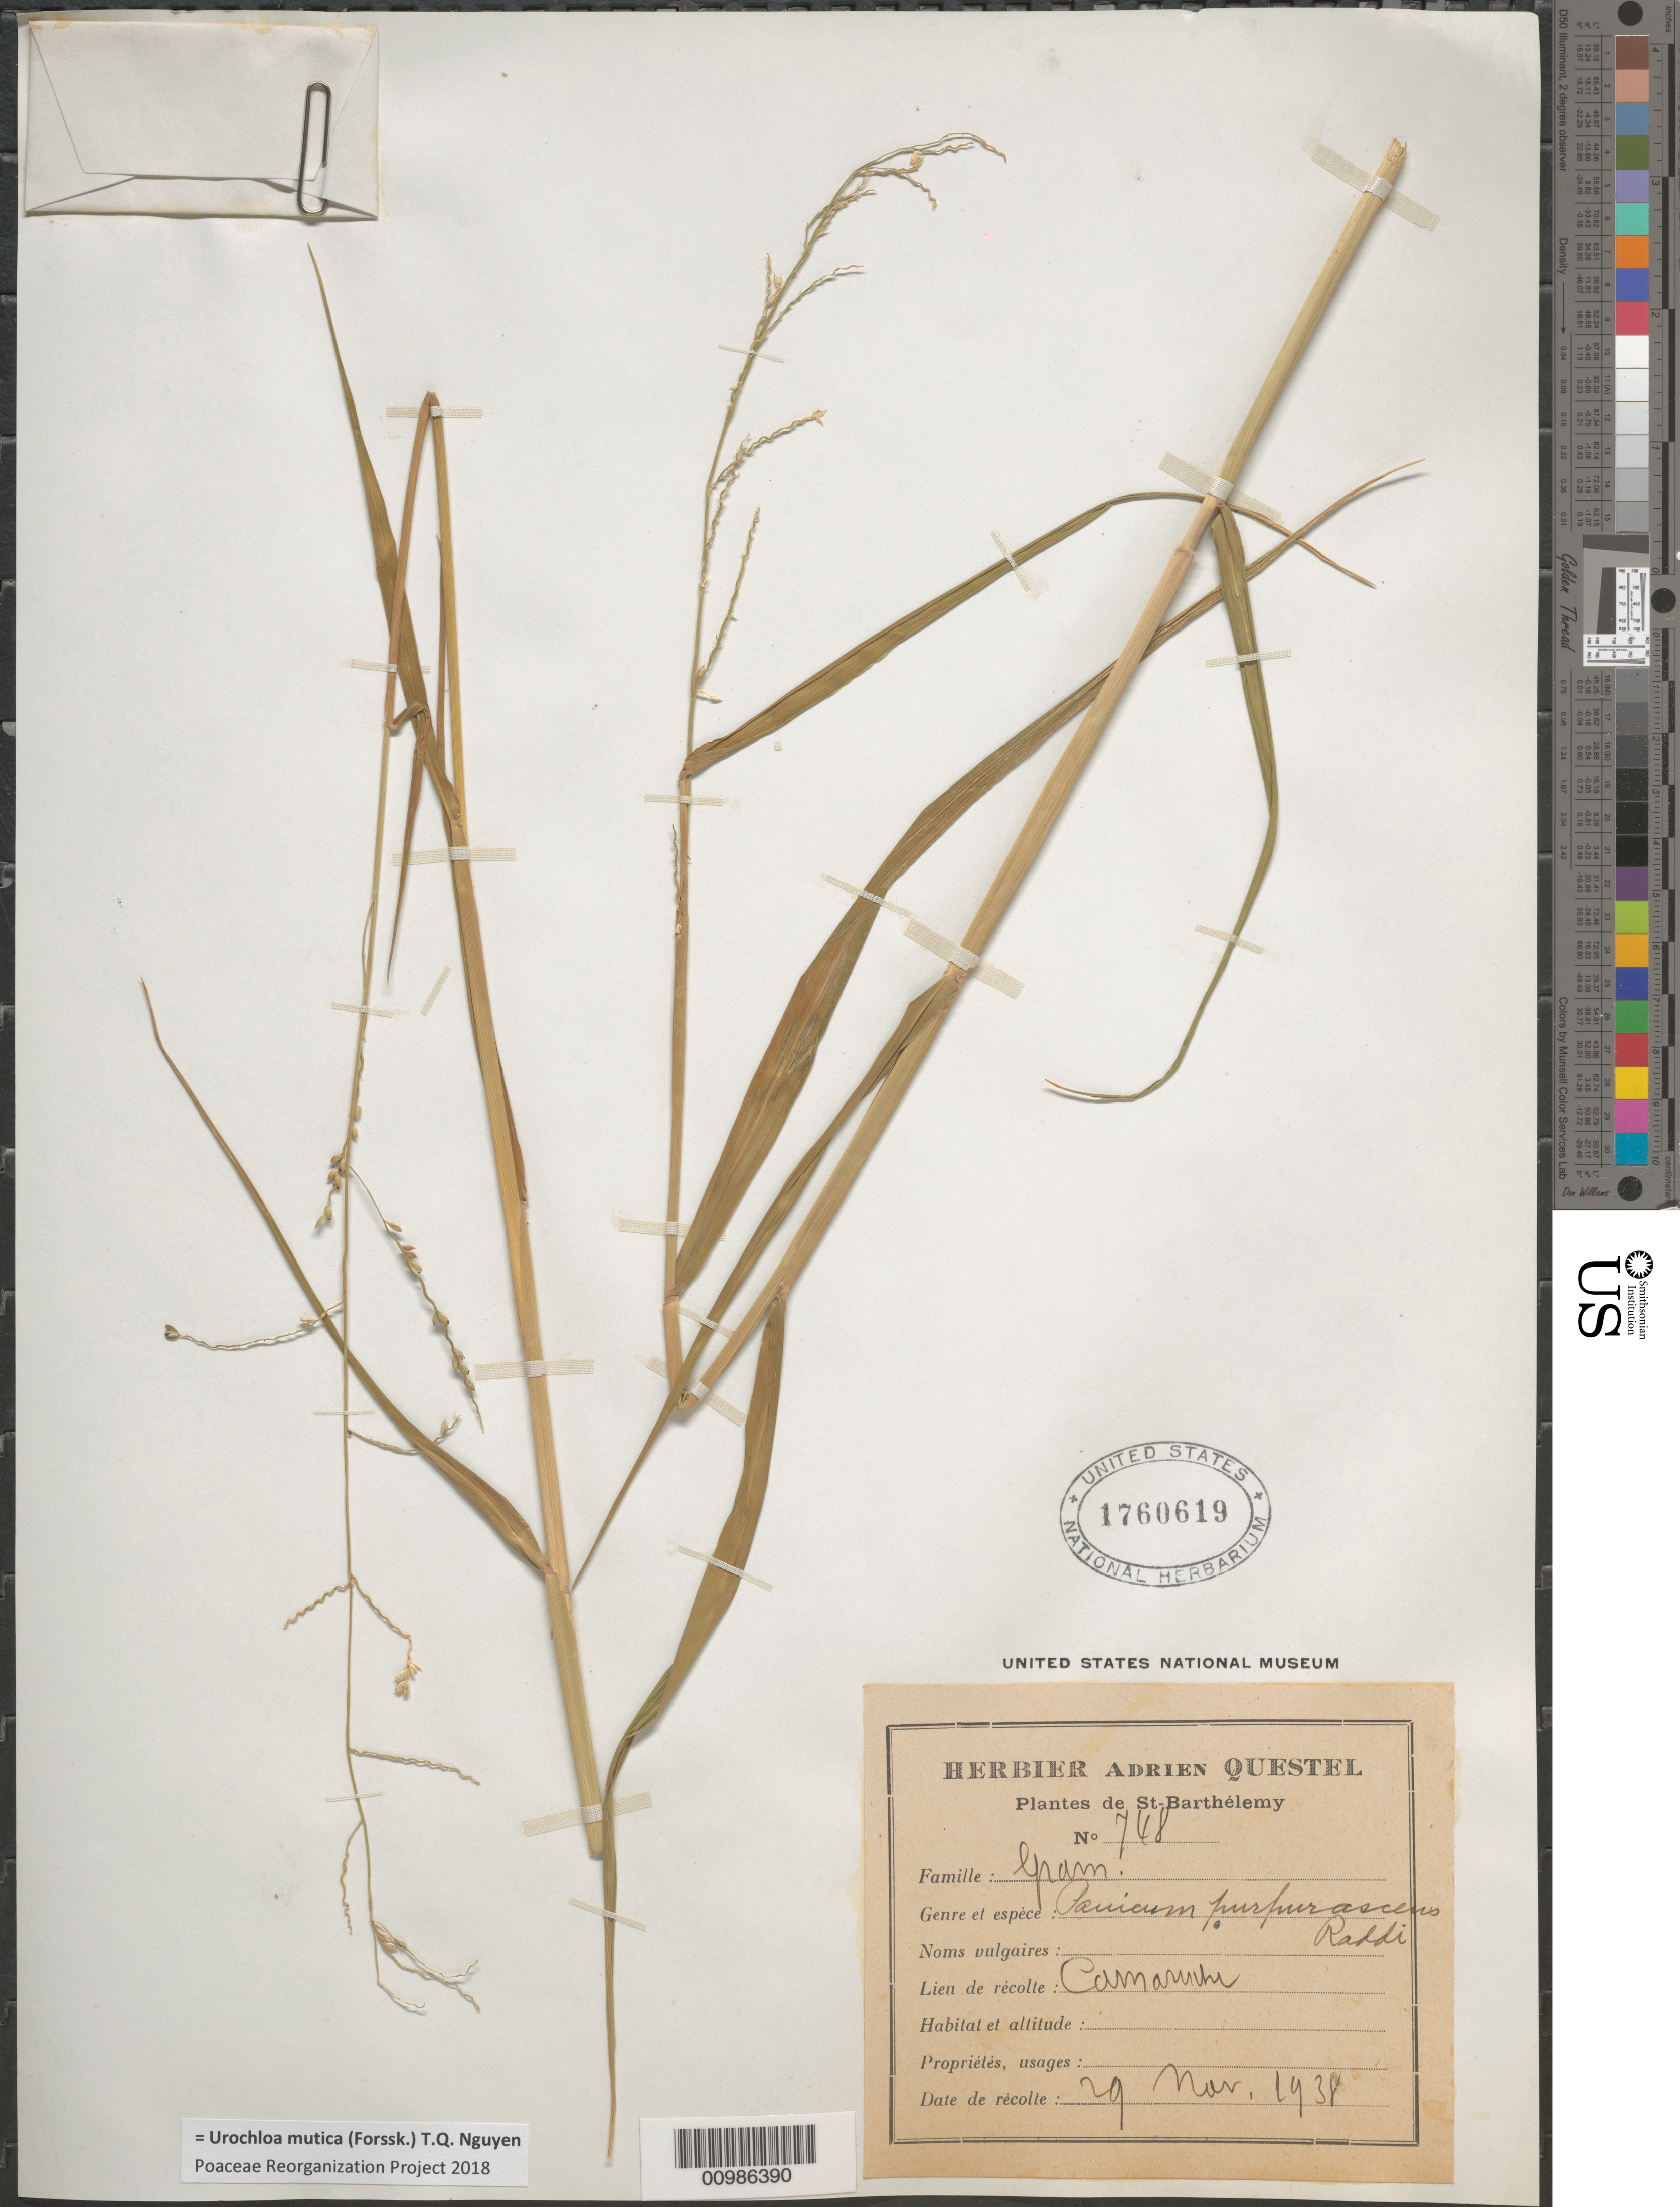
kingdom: Plantae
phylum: Tracheophyta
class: Liliopsida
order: Poales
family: Poaceae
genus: Brachiaria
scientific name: Brachiaria mutica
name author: (Forssk.) Stapf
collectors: A. Questel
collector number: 748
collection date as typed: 29 Mar 1938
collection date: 1938-03-29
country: Saint Barthélemy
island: St. Barthélemy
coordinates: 0 N, 0 E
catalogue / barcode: US 1760619